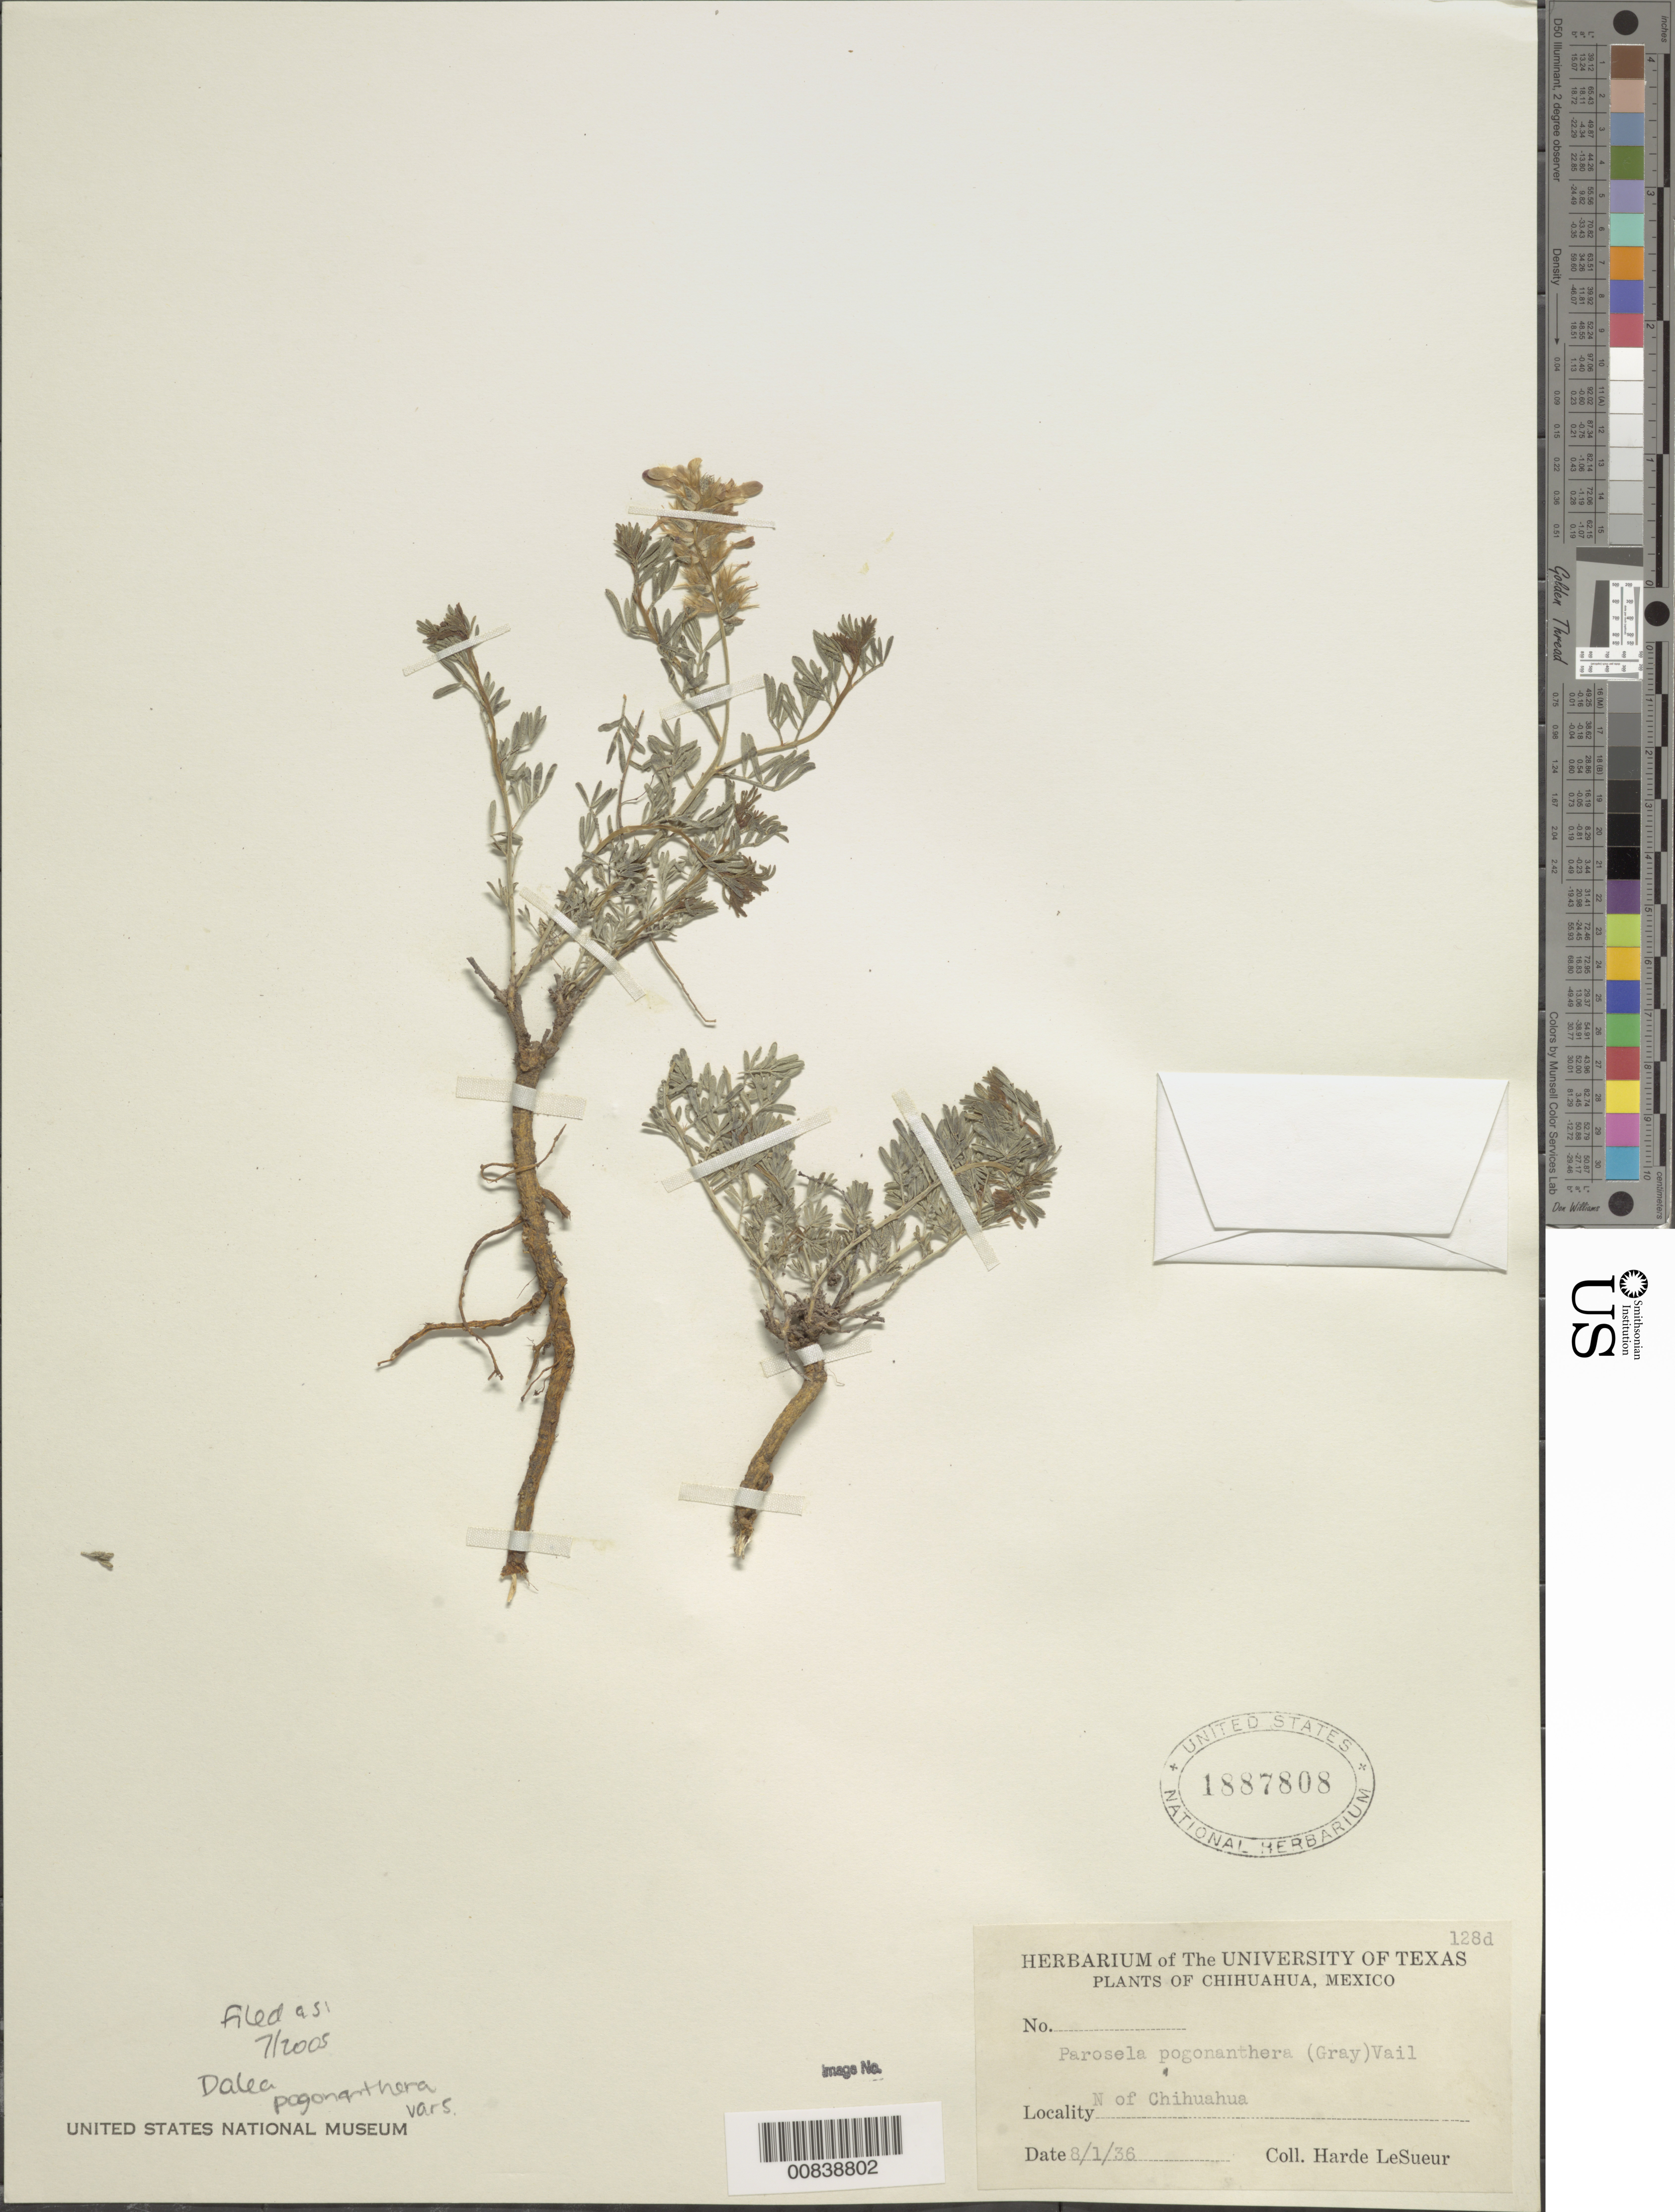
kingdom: Plantae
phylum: Tracheophyta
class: Magnoliopsida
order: Fabales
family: Fabaceae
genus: Dalea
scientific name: Dalea pogonathera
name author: A. Gray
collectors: D. H. LeSueur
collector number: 128d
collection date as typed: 01 Aug 1936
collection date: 1936-08-01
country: Mexico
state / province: Chihuahua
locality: North of Chihuahua.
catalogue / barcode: US 1887808